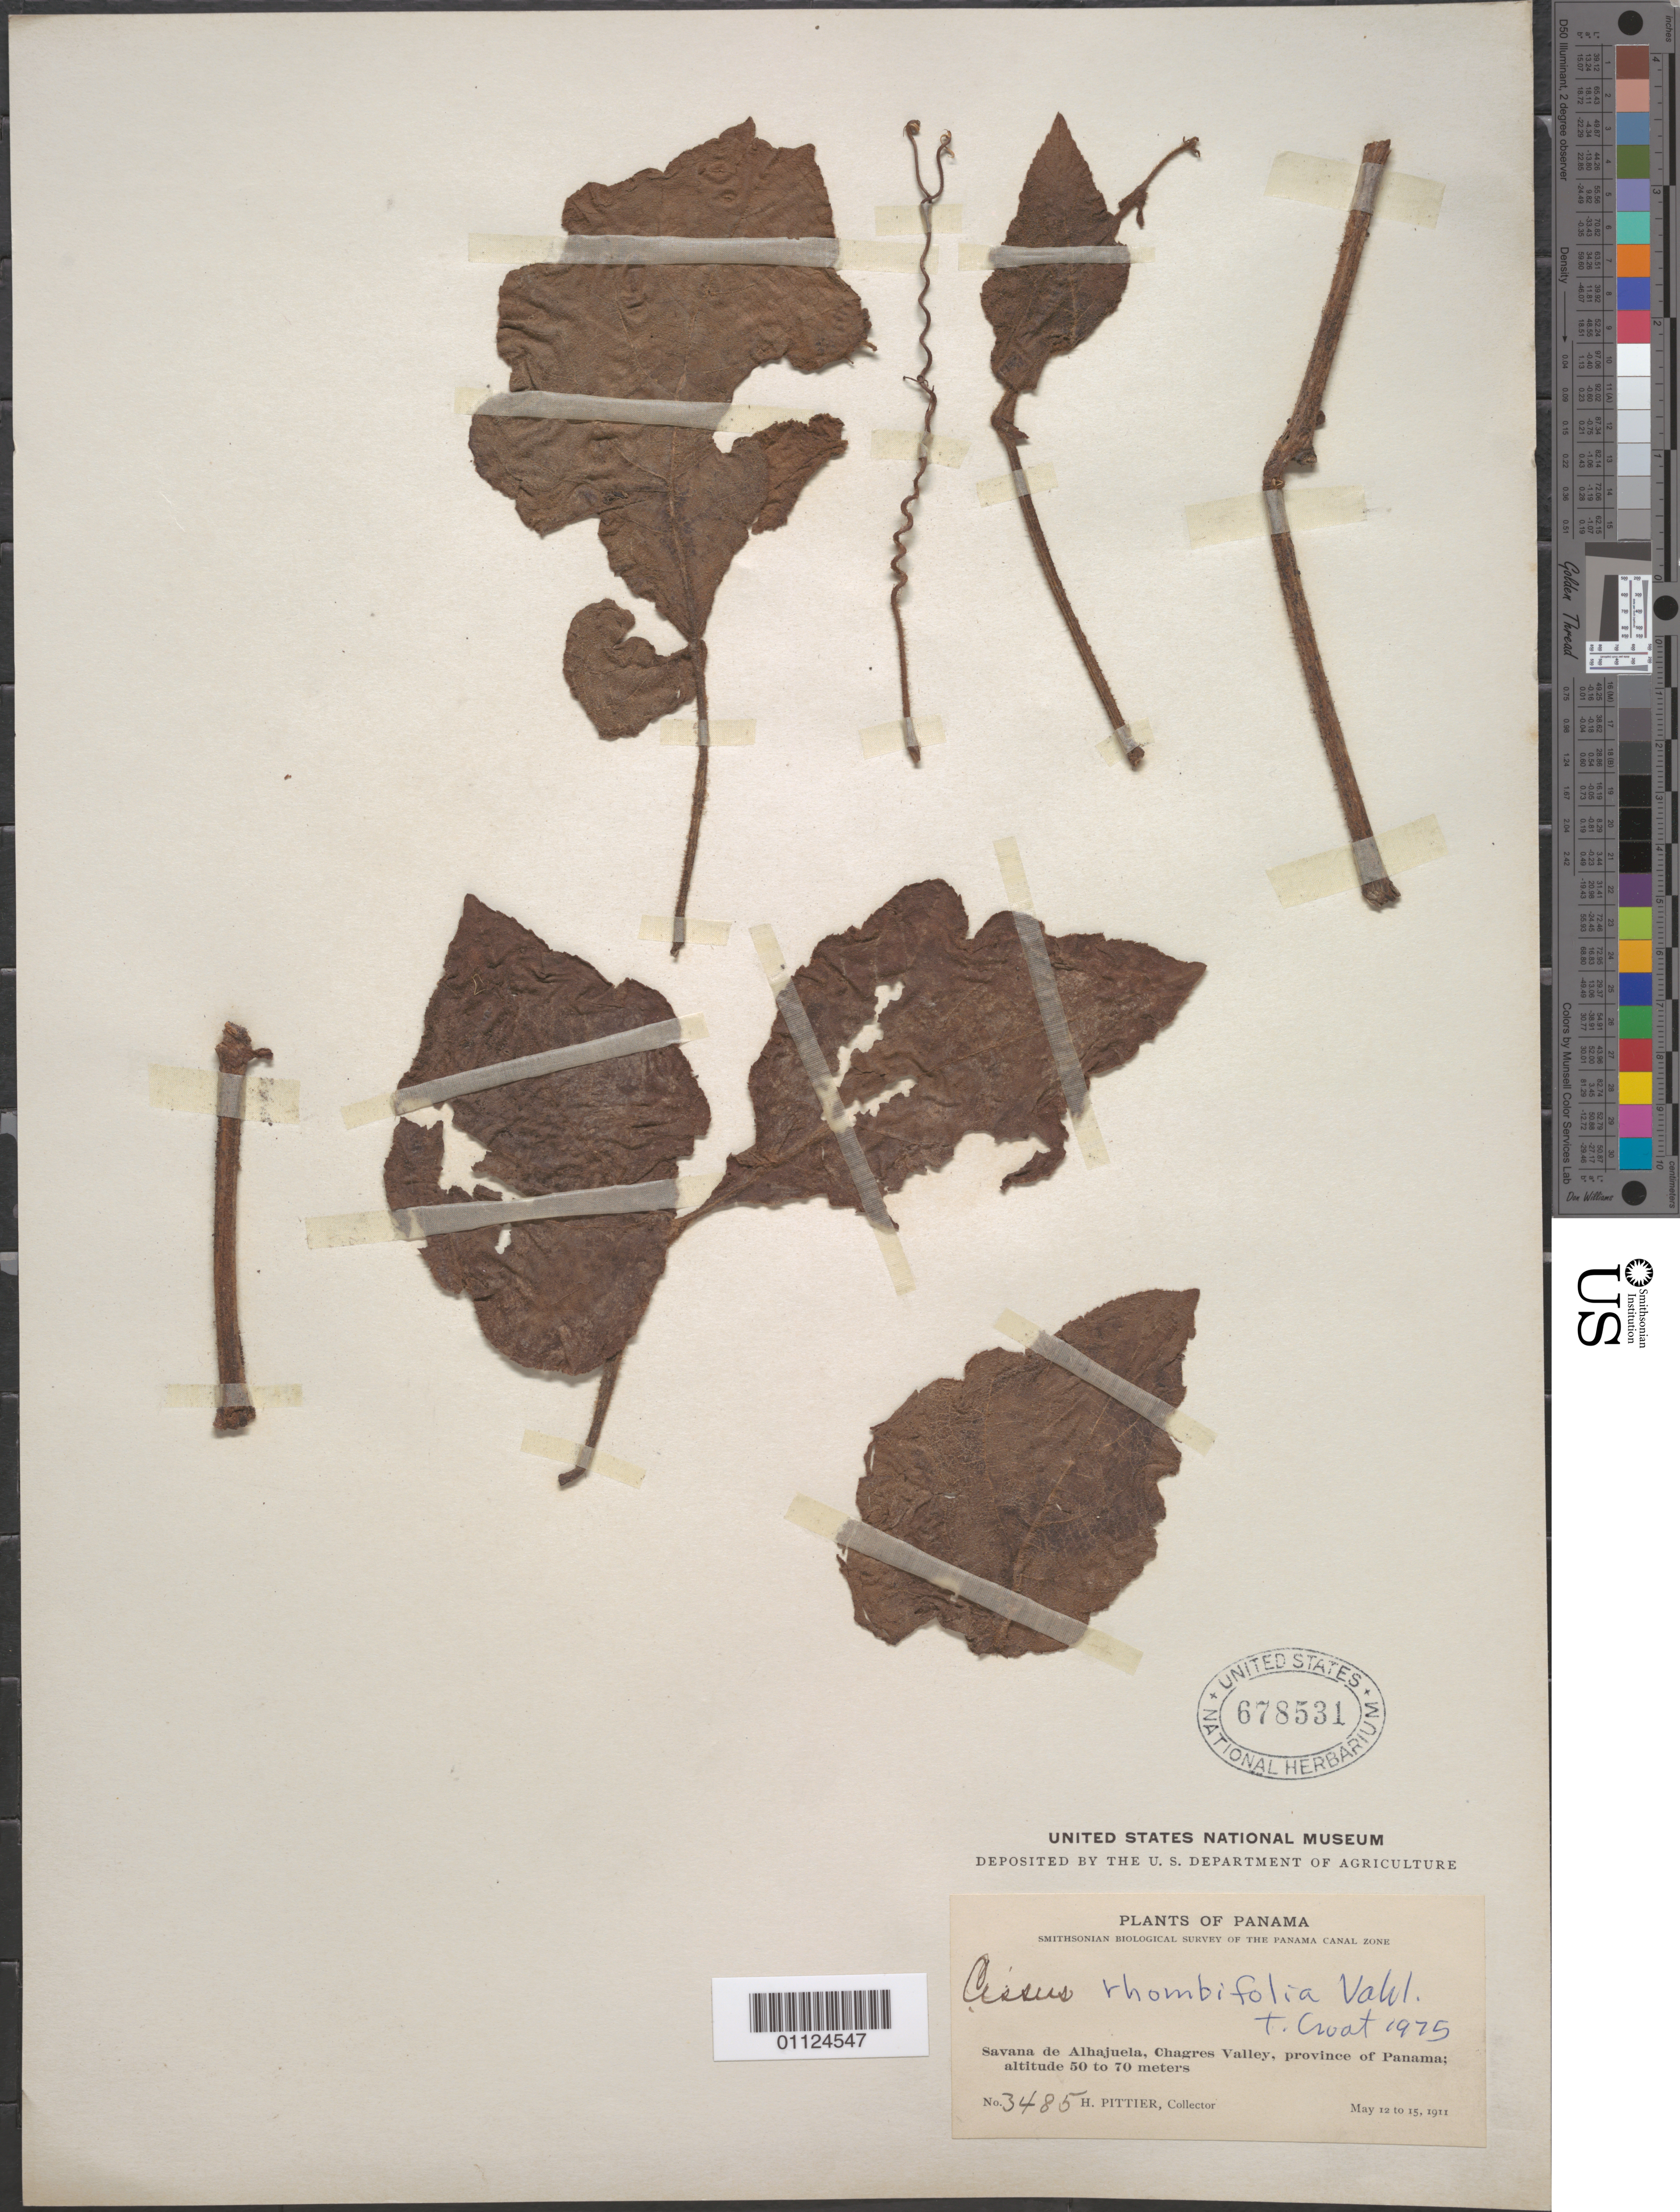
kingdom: Plantae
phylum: Tracheophyta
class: Magnoliopsida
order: Vitales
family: Vitaceae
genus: Cissus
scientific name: Cissus rhombifolia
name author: Vahl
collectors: H. F. Pittier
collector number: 3485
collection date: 1911-05-12/1911-05-15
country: Panama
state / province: Panamá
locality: Savana de Alhajuela, Chagres Valley.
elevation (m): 50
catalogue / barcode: US 678531